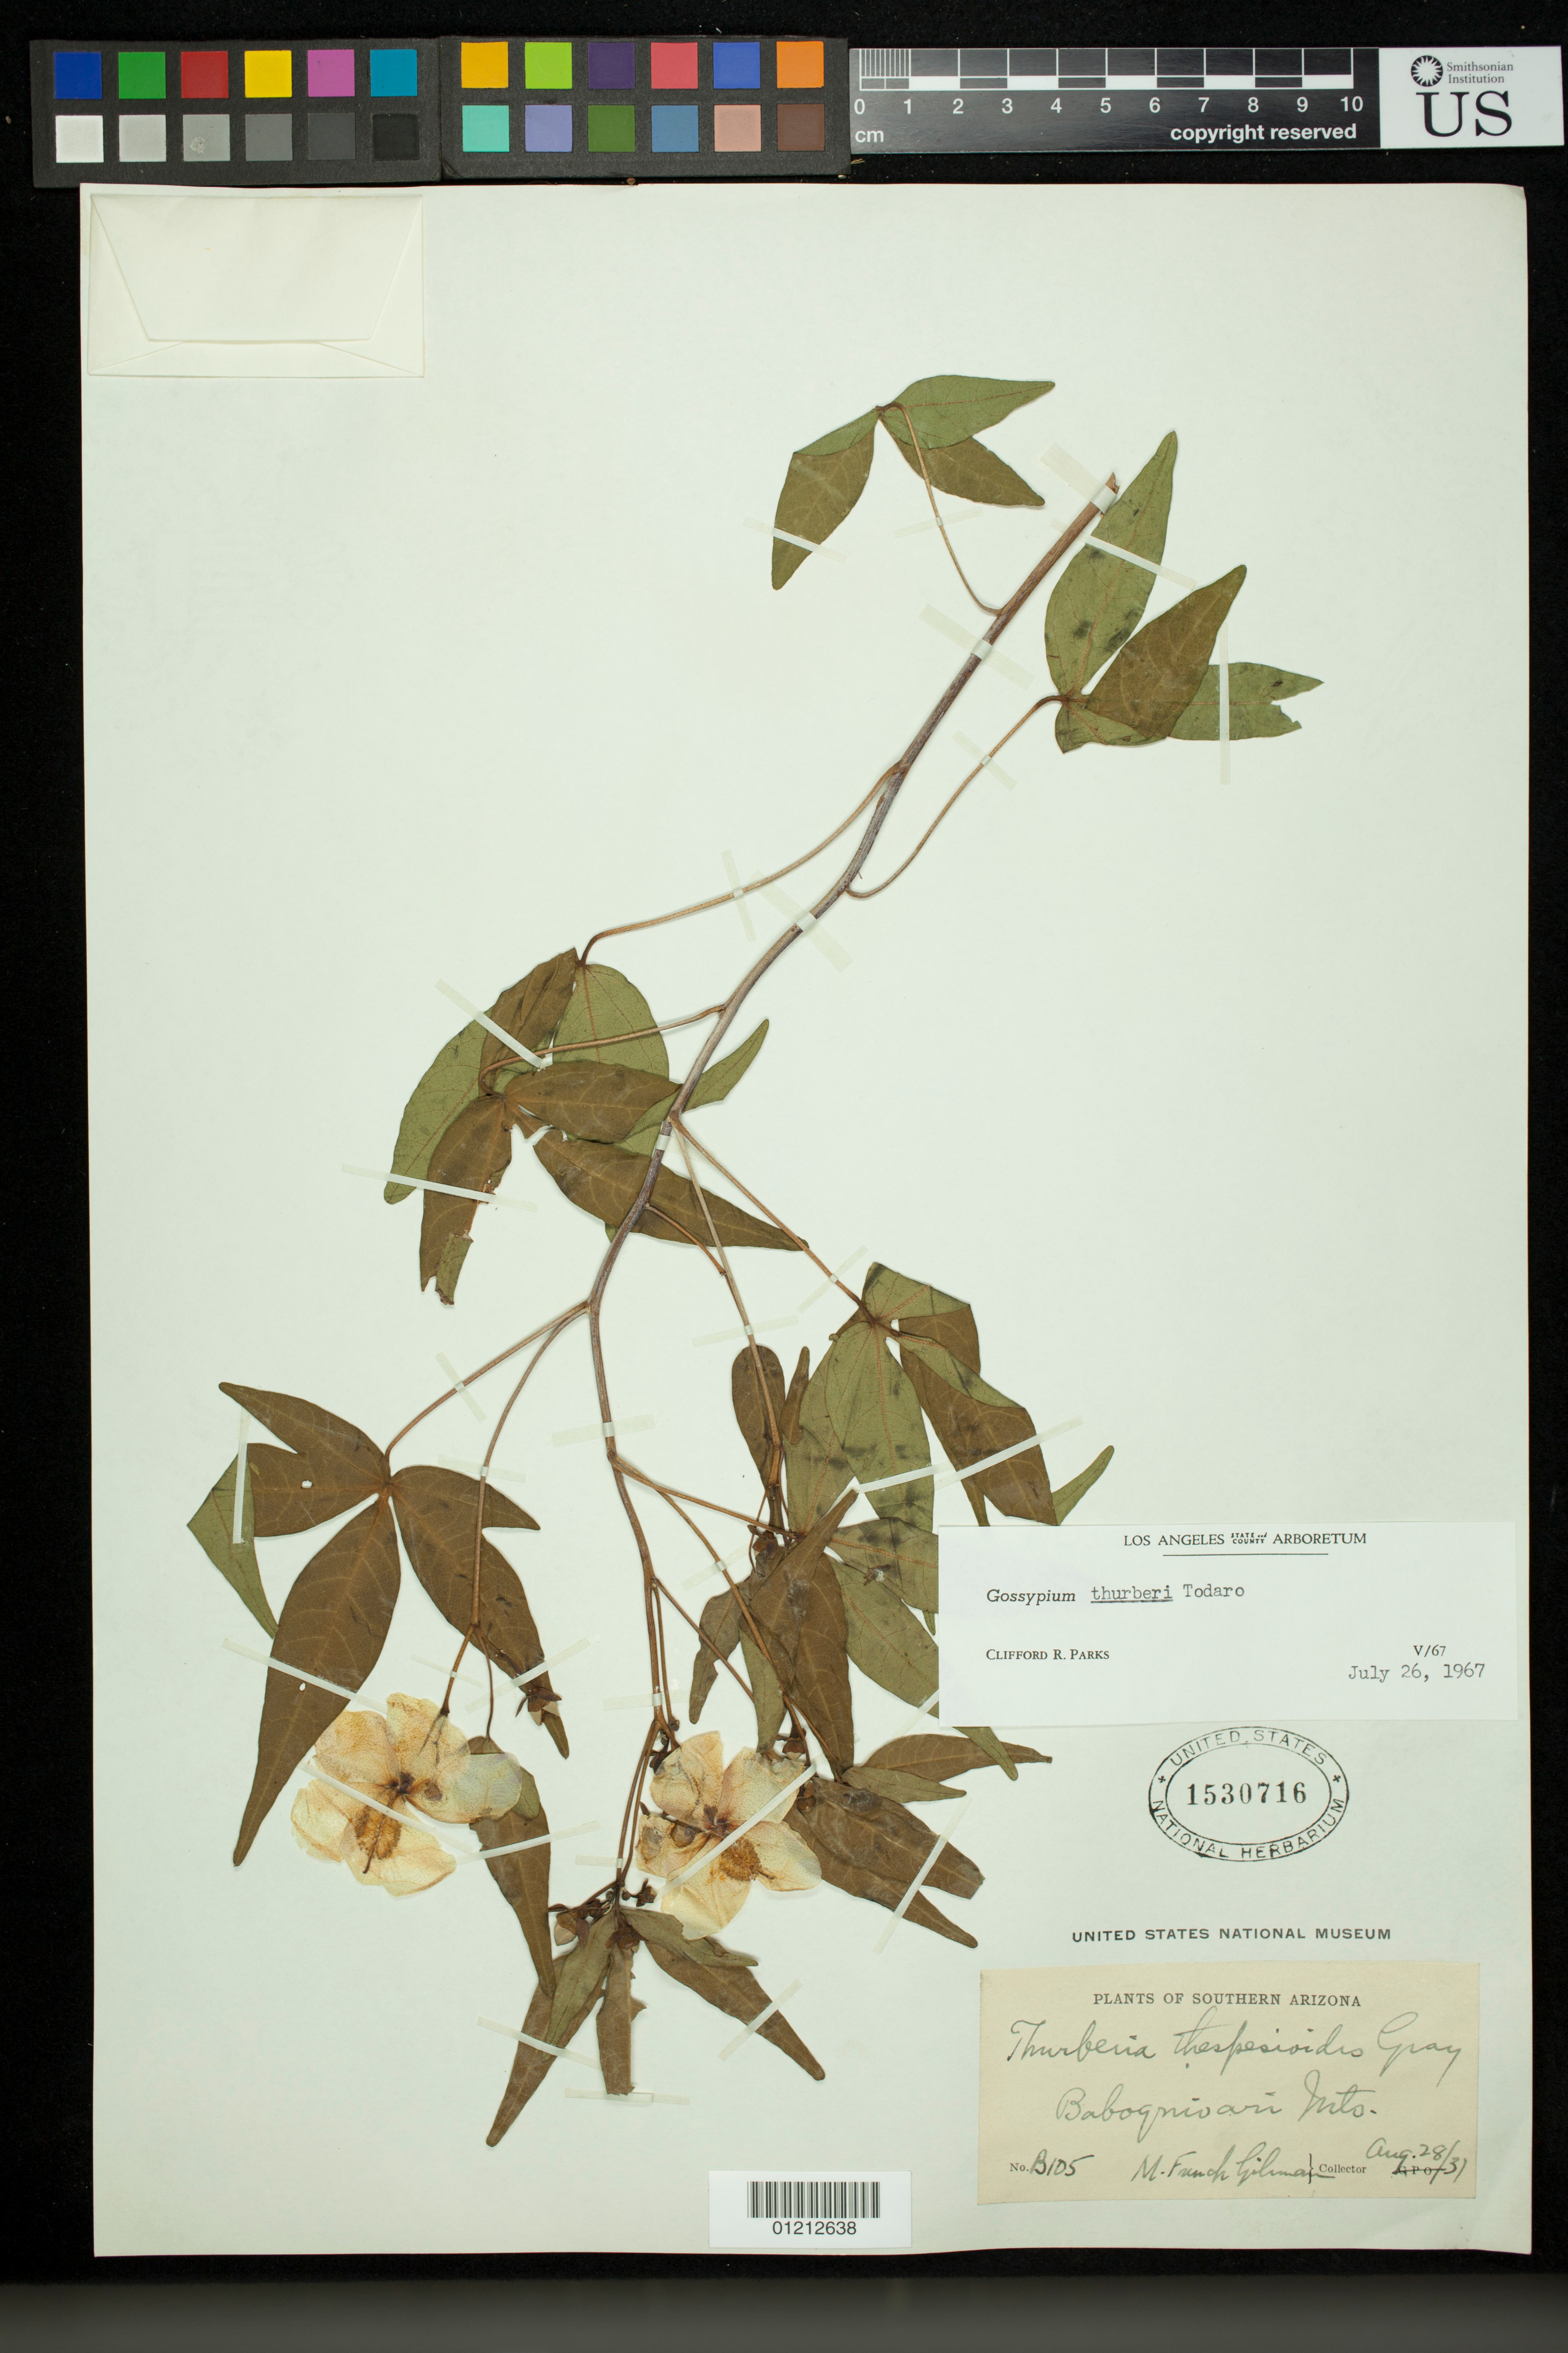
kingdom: Plantae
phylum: Tracheophyta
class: Magnoliopsida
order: Malvales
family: Malvaceae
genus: Gossypium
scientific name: Gossypium thurberi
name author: Tod.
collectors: M. F. Gilman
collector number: B105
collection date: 1931-08-28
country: United States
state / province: Arizona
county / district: Pima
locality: Baboquivari Mountains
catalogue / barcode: US 1530716